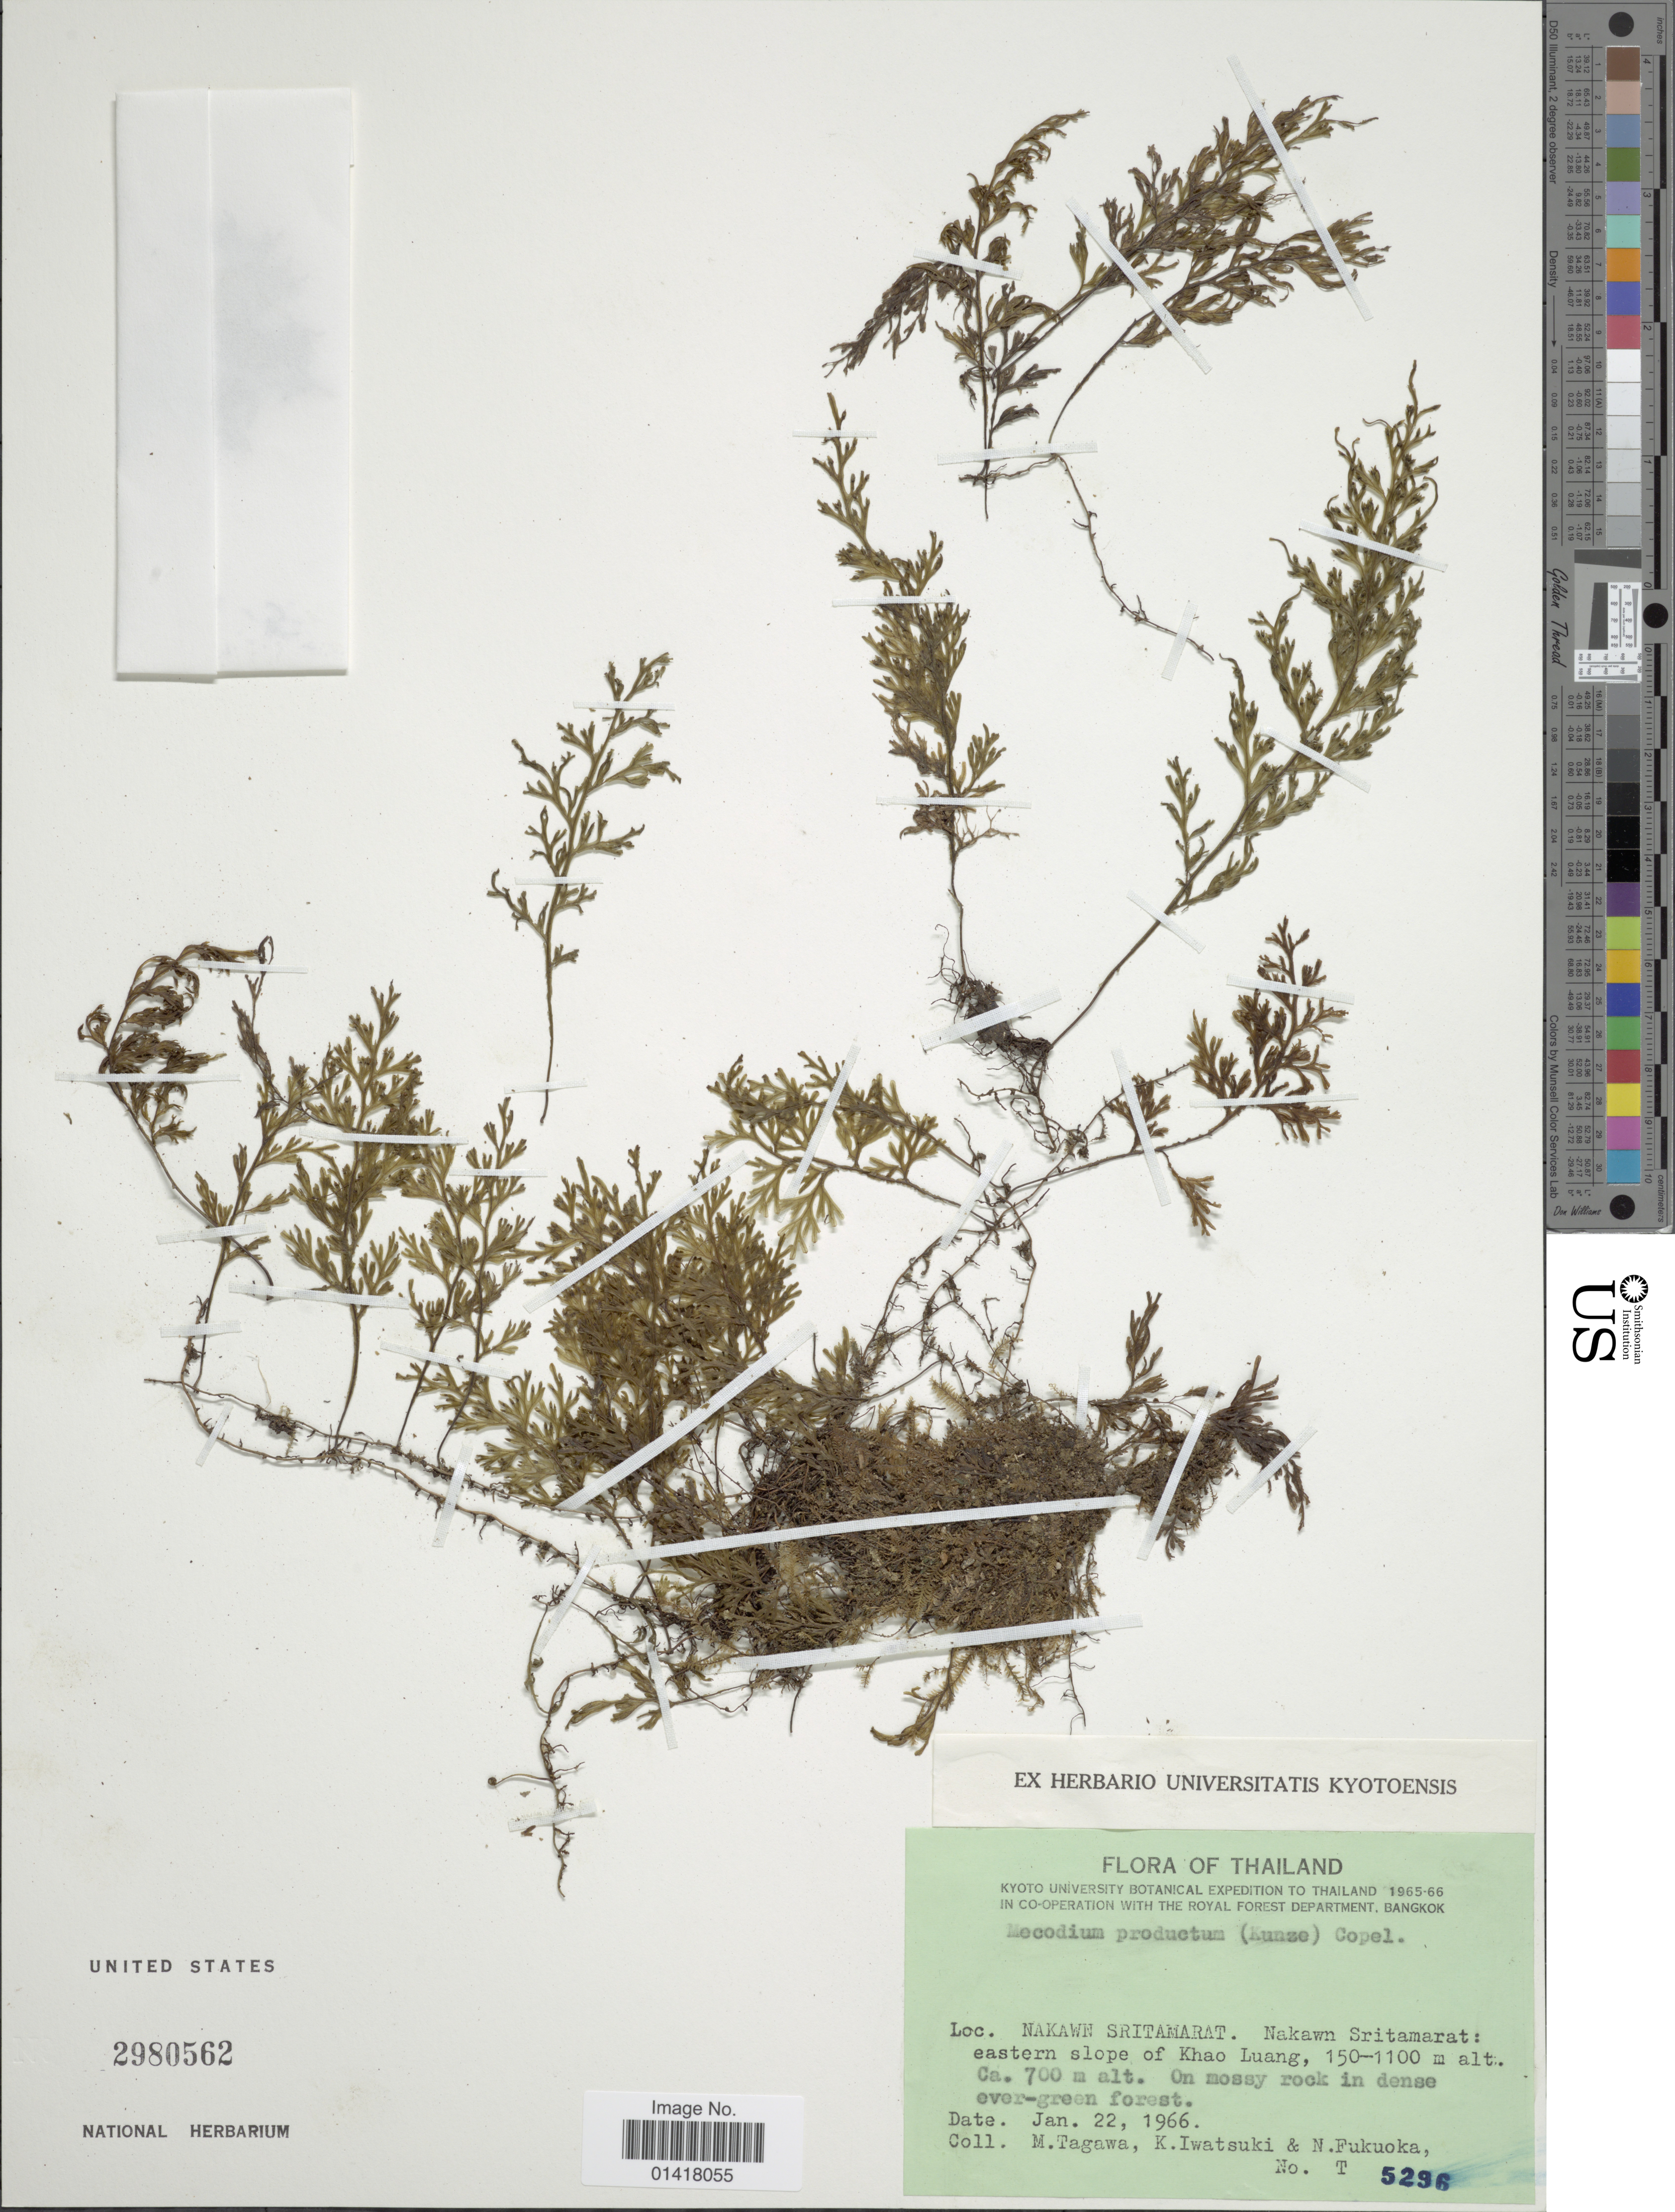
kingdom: Plantae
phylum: Tracheophyta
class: Polypodiopsida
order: Hymenophyllales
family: Hymenophyllaceae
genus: Hymenophyllum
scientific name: Hymenophyllum productum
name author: Kunze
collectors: M. Tagawa, K. Iwatsuki & N. Fukuoka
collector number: T 5296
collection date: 1966-01-22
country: Thailand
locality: Nakawn Sritamarat: eastern slope of Khao Luang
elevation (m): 150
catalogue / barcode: US 2980562